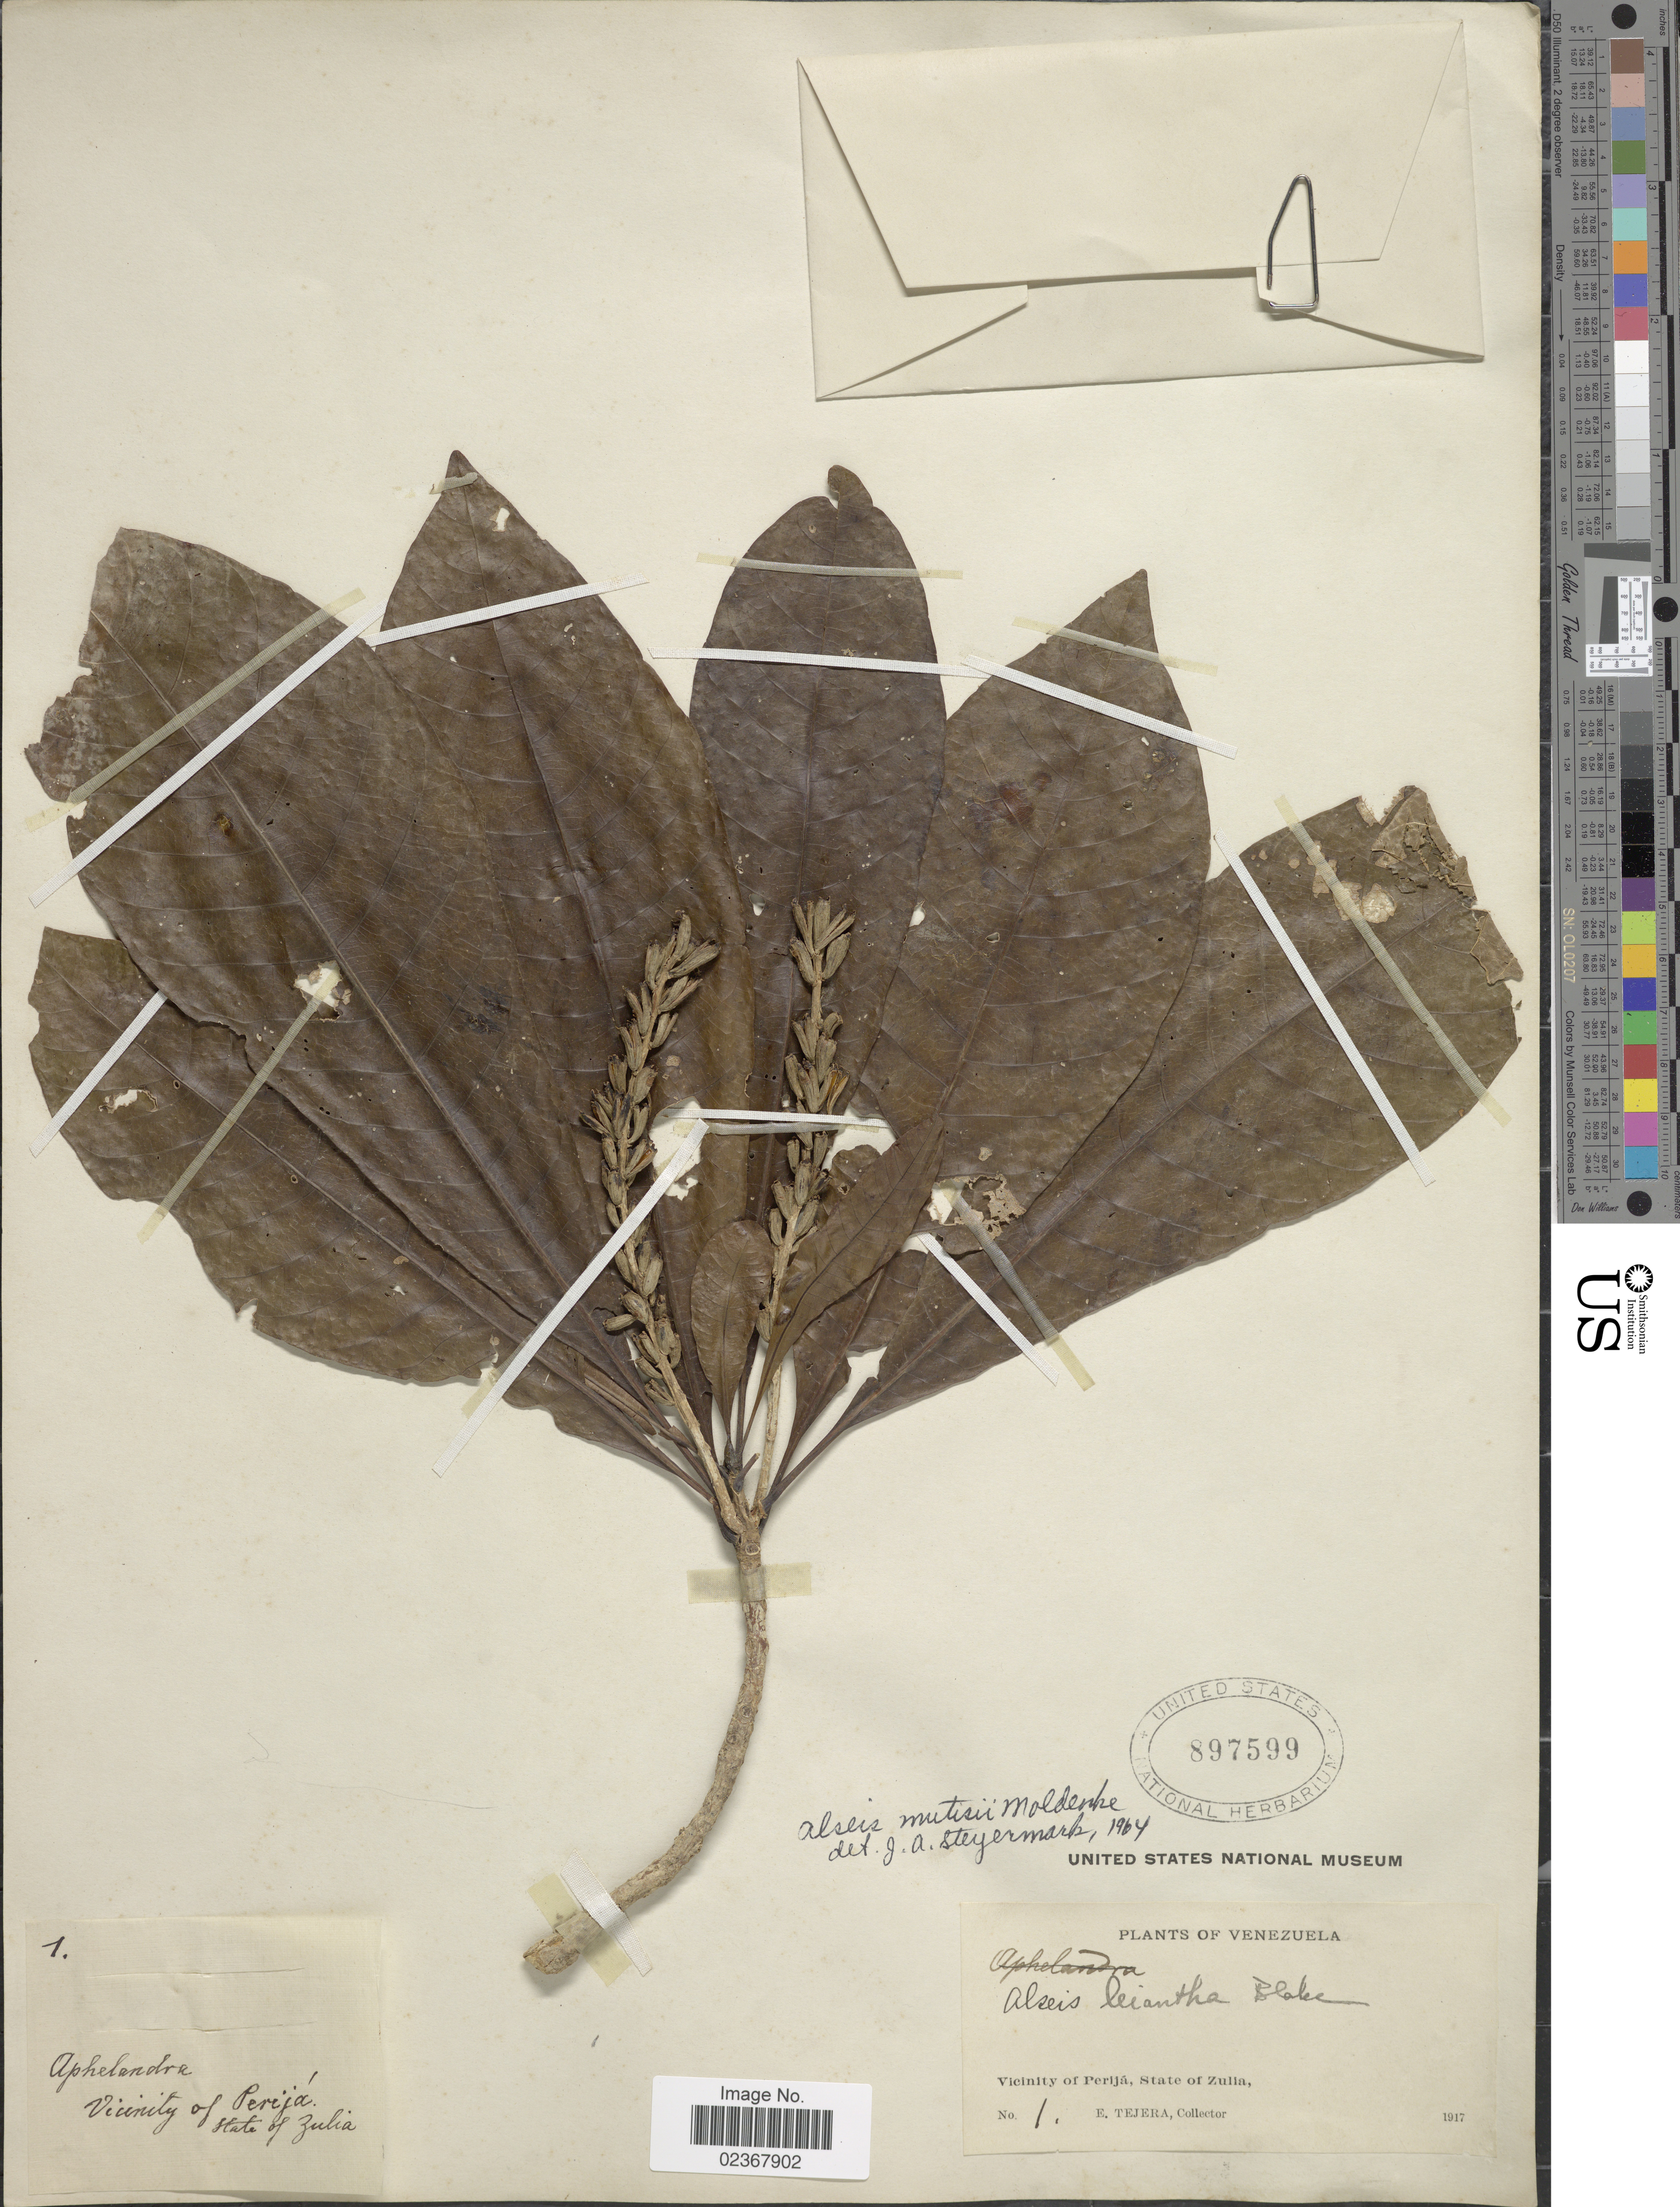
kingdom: Plantae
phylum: Tracheophyta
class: Magnoliopsida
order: Gentianales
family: Rubiaceae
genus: Alseis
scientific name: Alseis mutisii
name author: Moldenke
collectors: E. Tejera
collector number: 1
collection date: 1917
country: Venezuela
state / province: Zulia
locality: Vicinity of Perija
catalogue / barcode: US 897599